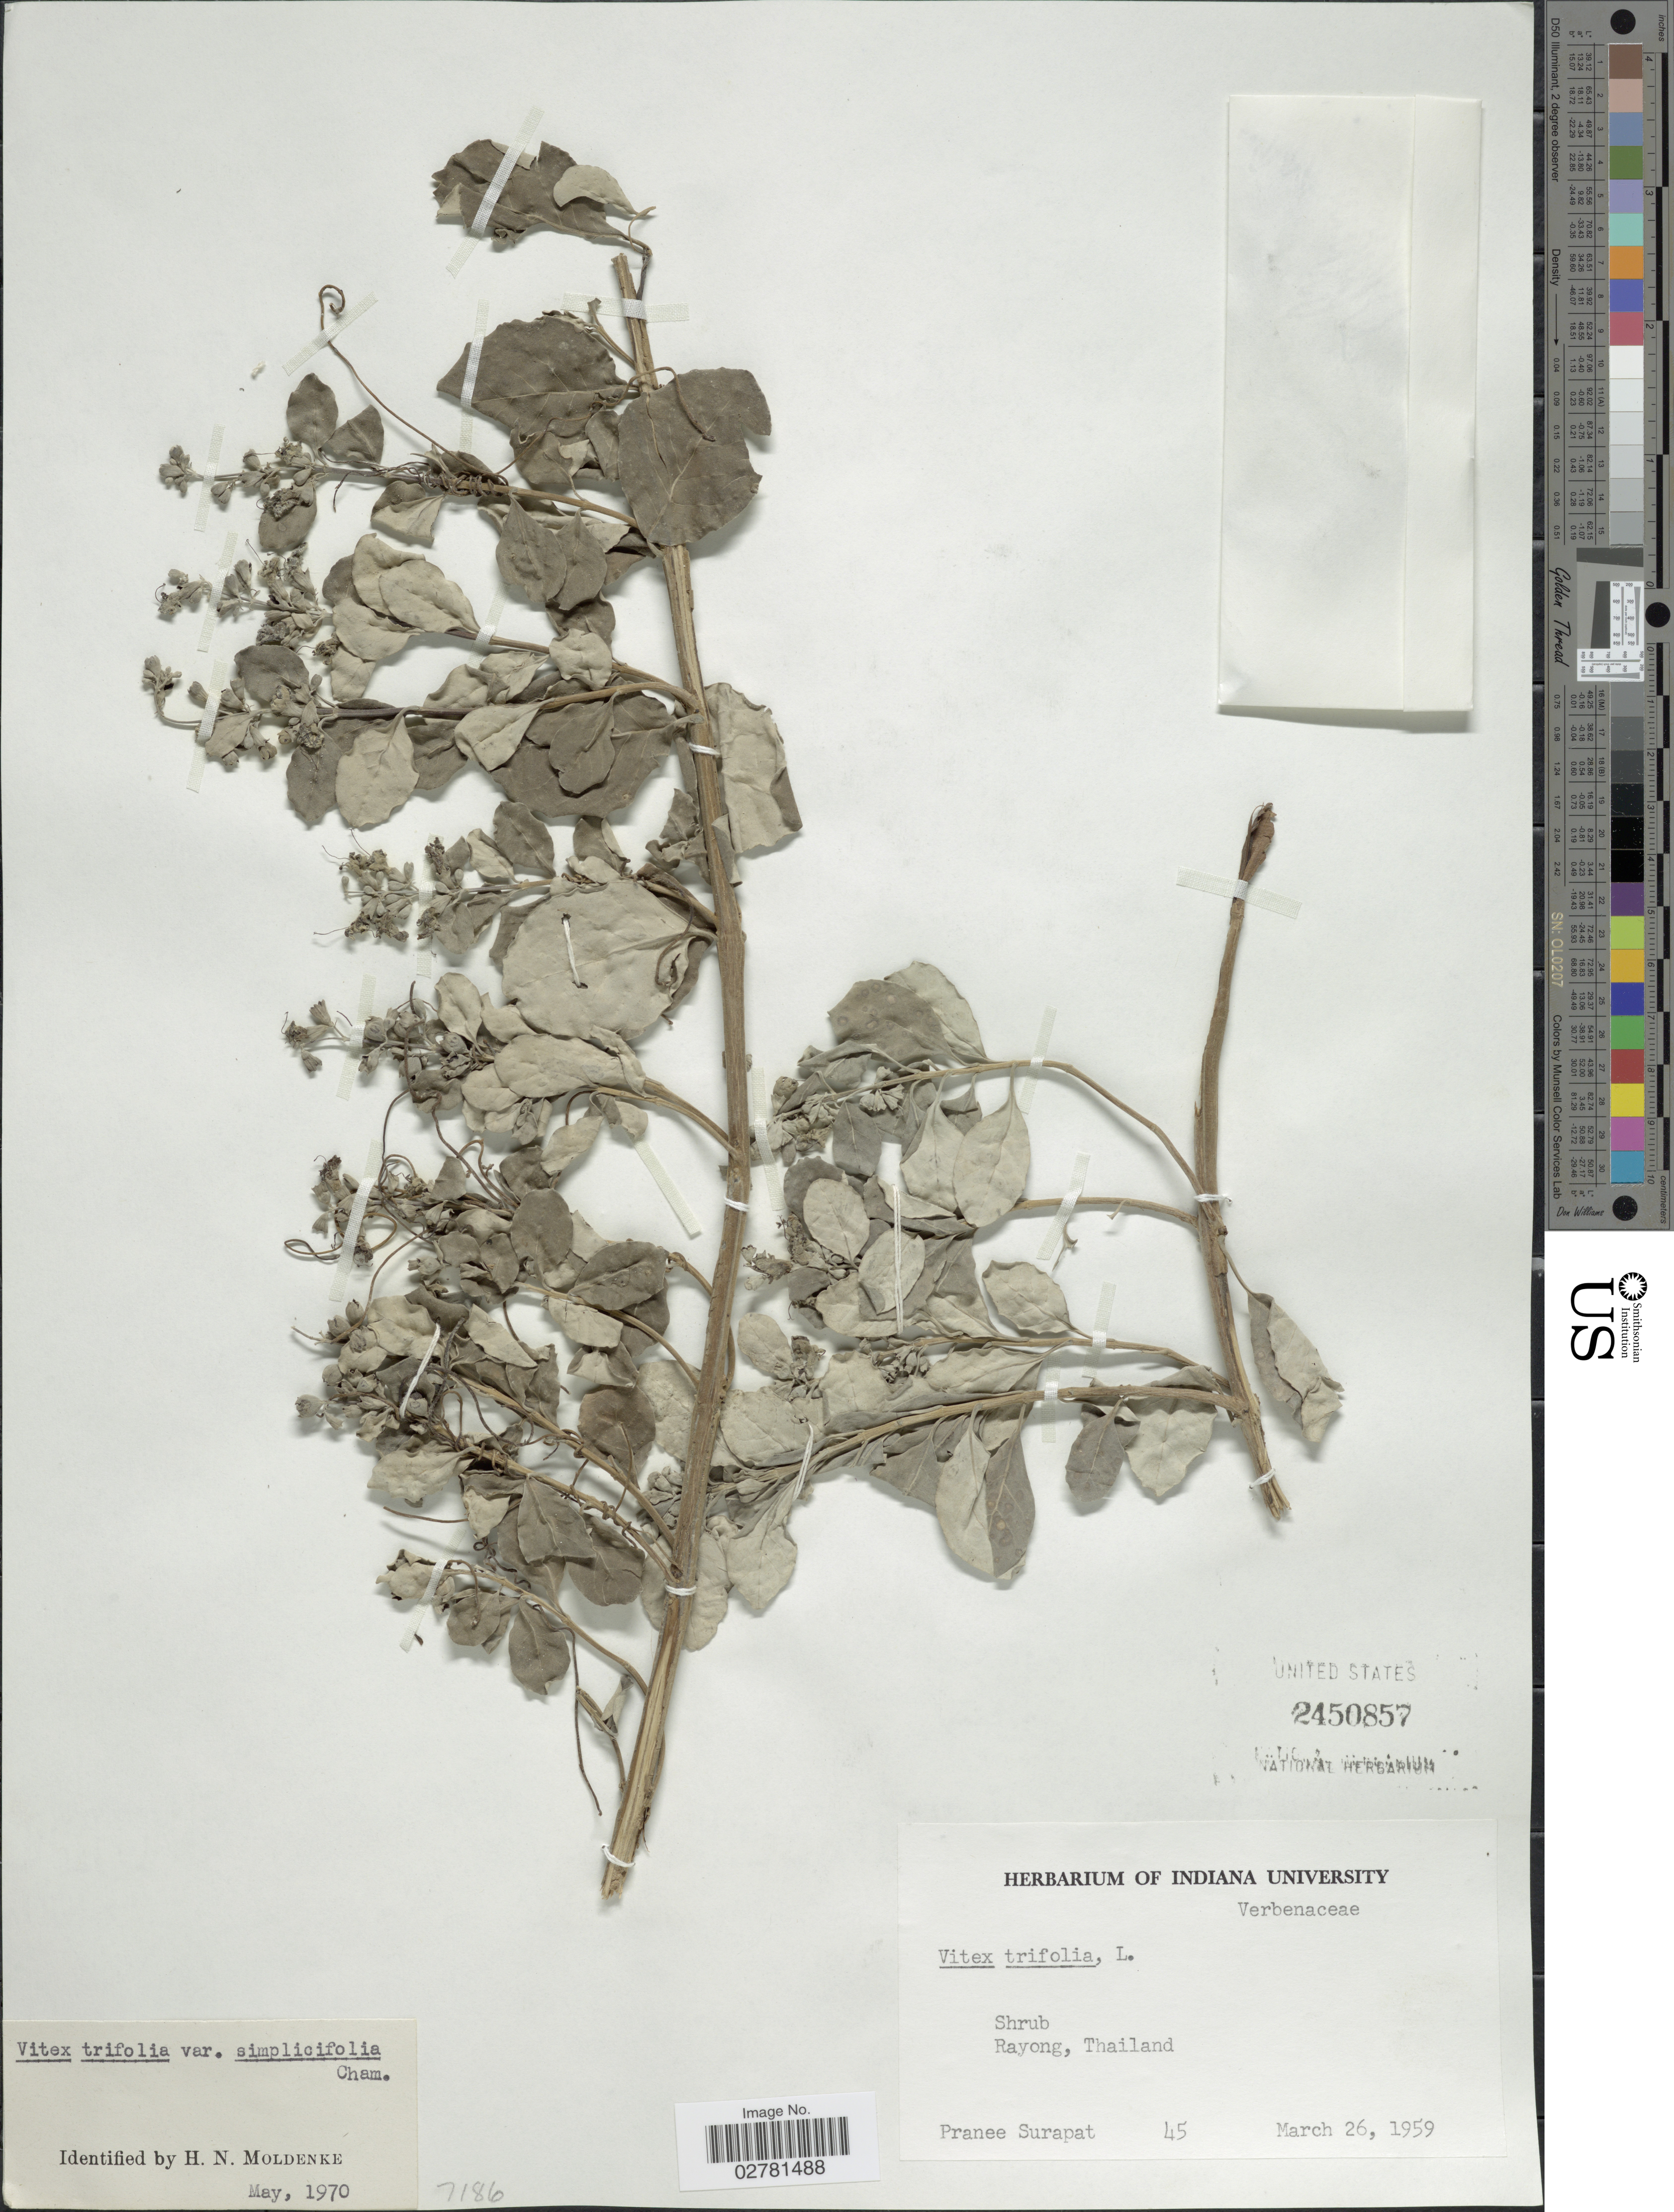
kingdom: Plantae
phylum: Tracheophyta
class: Magnoliopsida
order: Lamiales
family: Lamiaceae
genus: Vitex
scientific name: Vitex trifoliata var. simplicifolia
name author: Cham.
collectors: P. Surapat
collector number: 45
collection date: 1959-03-26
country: Thailand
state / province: Rayong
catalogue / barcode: US 2450857